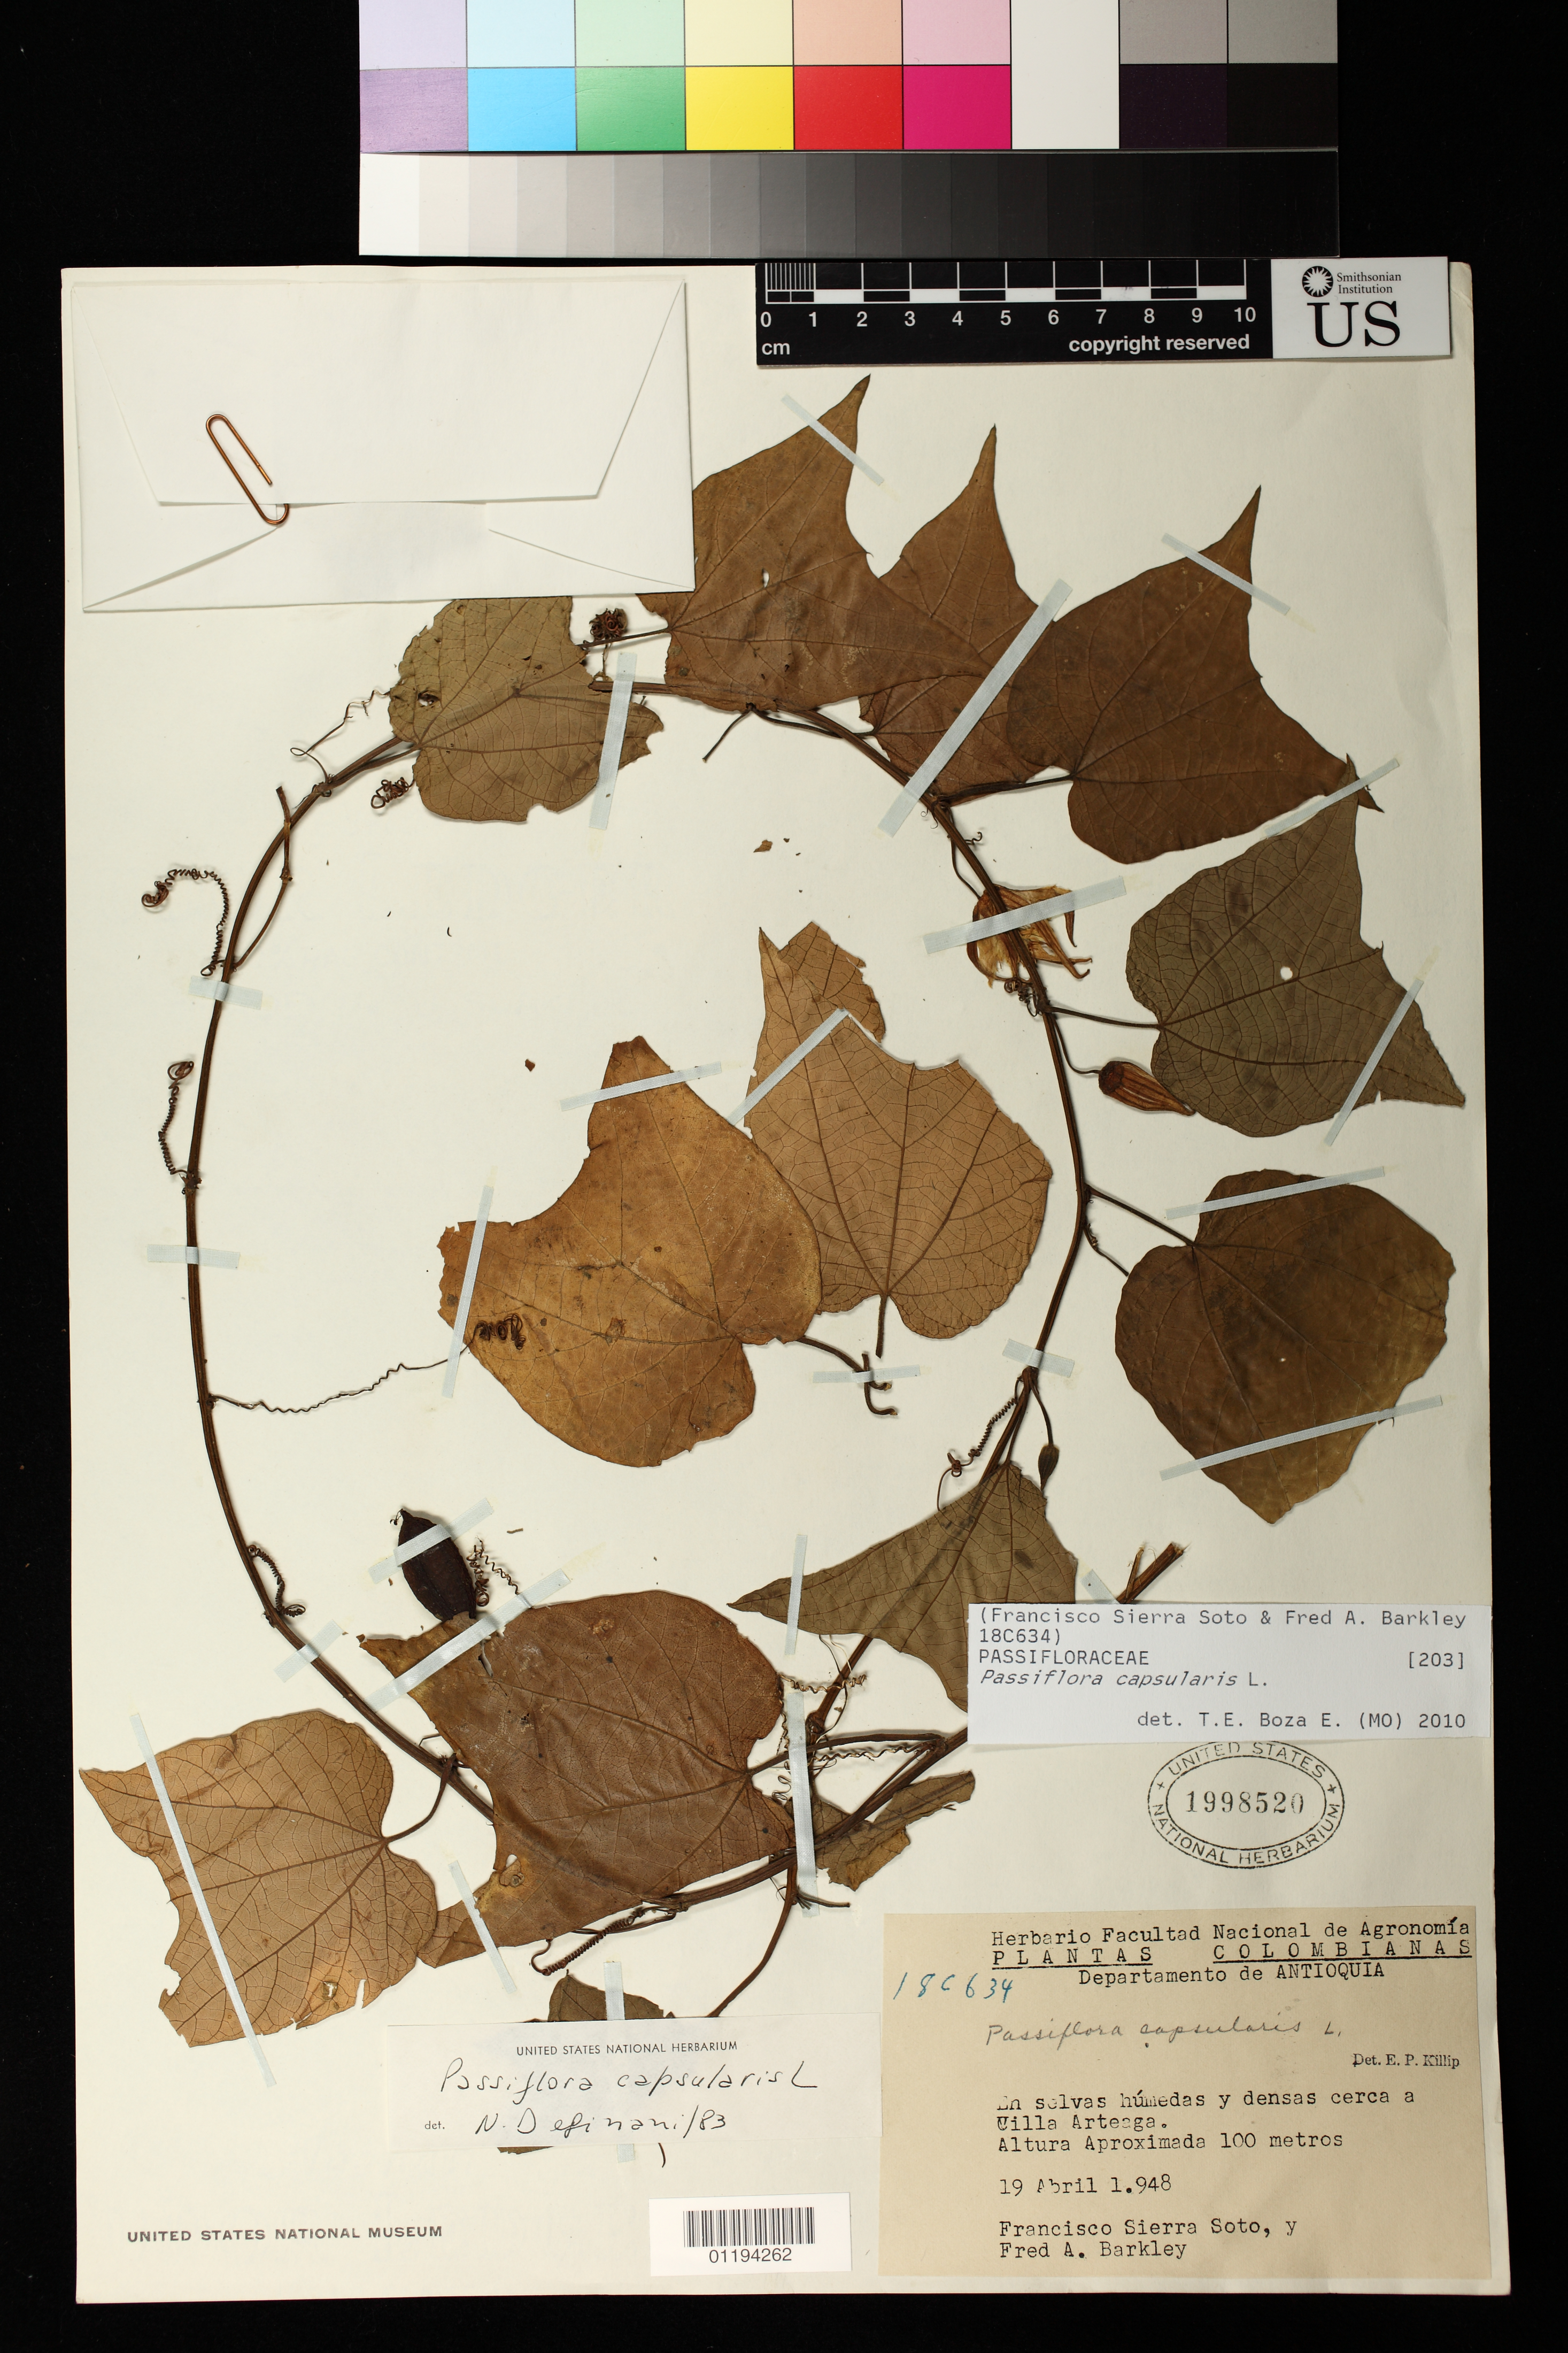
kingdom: Plantae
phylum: Tracheophyta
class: Magnoliopsida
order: Malpighiales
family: Passifloraceae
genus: Passiflora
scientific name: Passiflora capsularis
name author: L.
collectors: F. Sierra Soto & F. A. Barkley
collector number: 180634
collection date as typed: Apr 19 1948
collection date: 1948-04-19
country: Colombia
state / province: Antioquia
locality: En solvas humedas y densas cerca a Villa Arteaga.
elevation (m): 100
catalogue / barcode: US 1998520